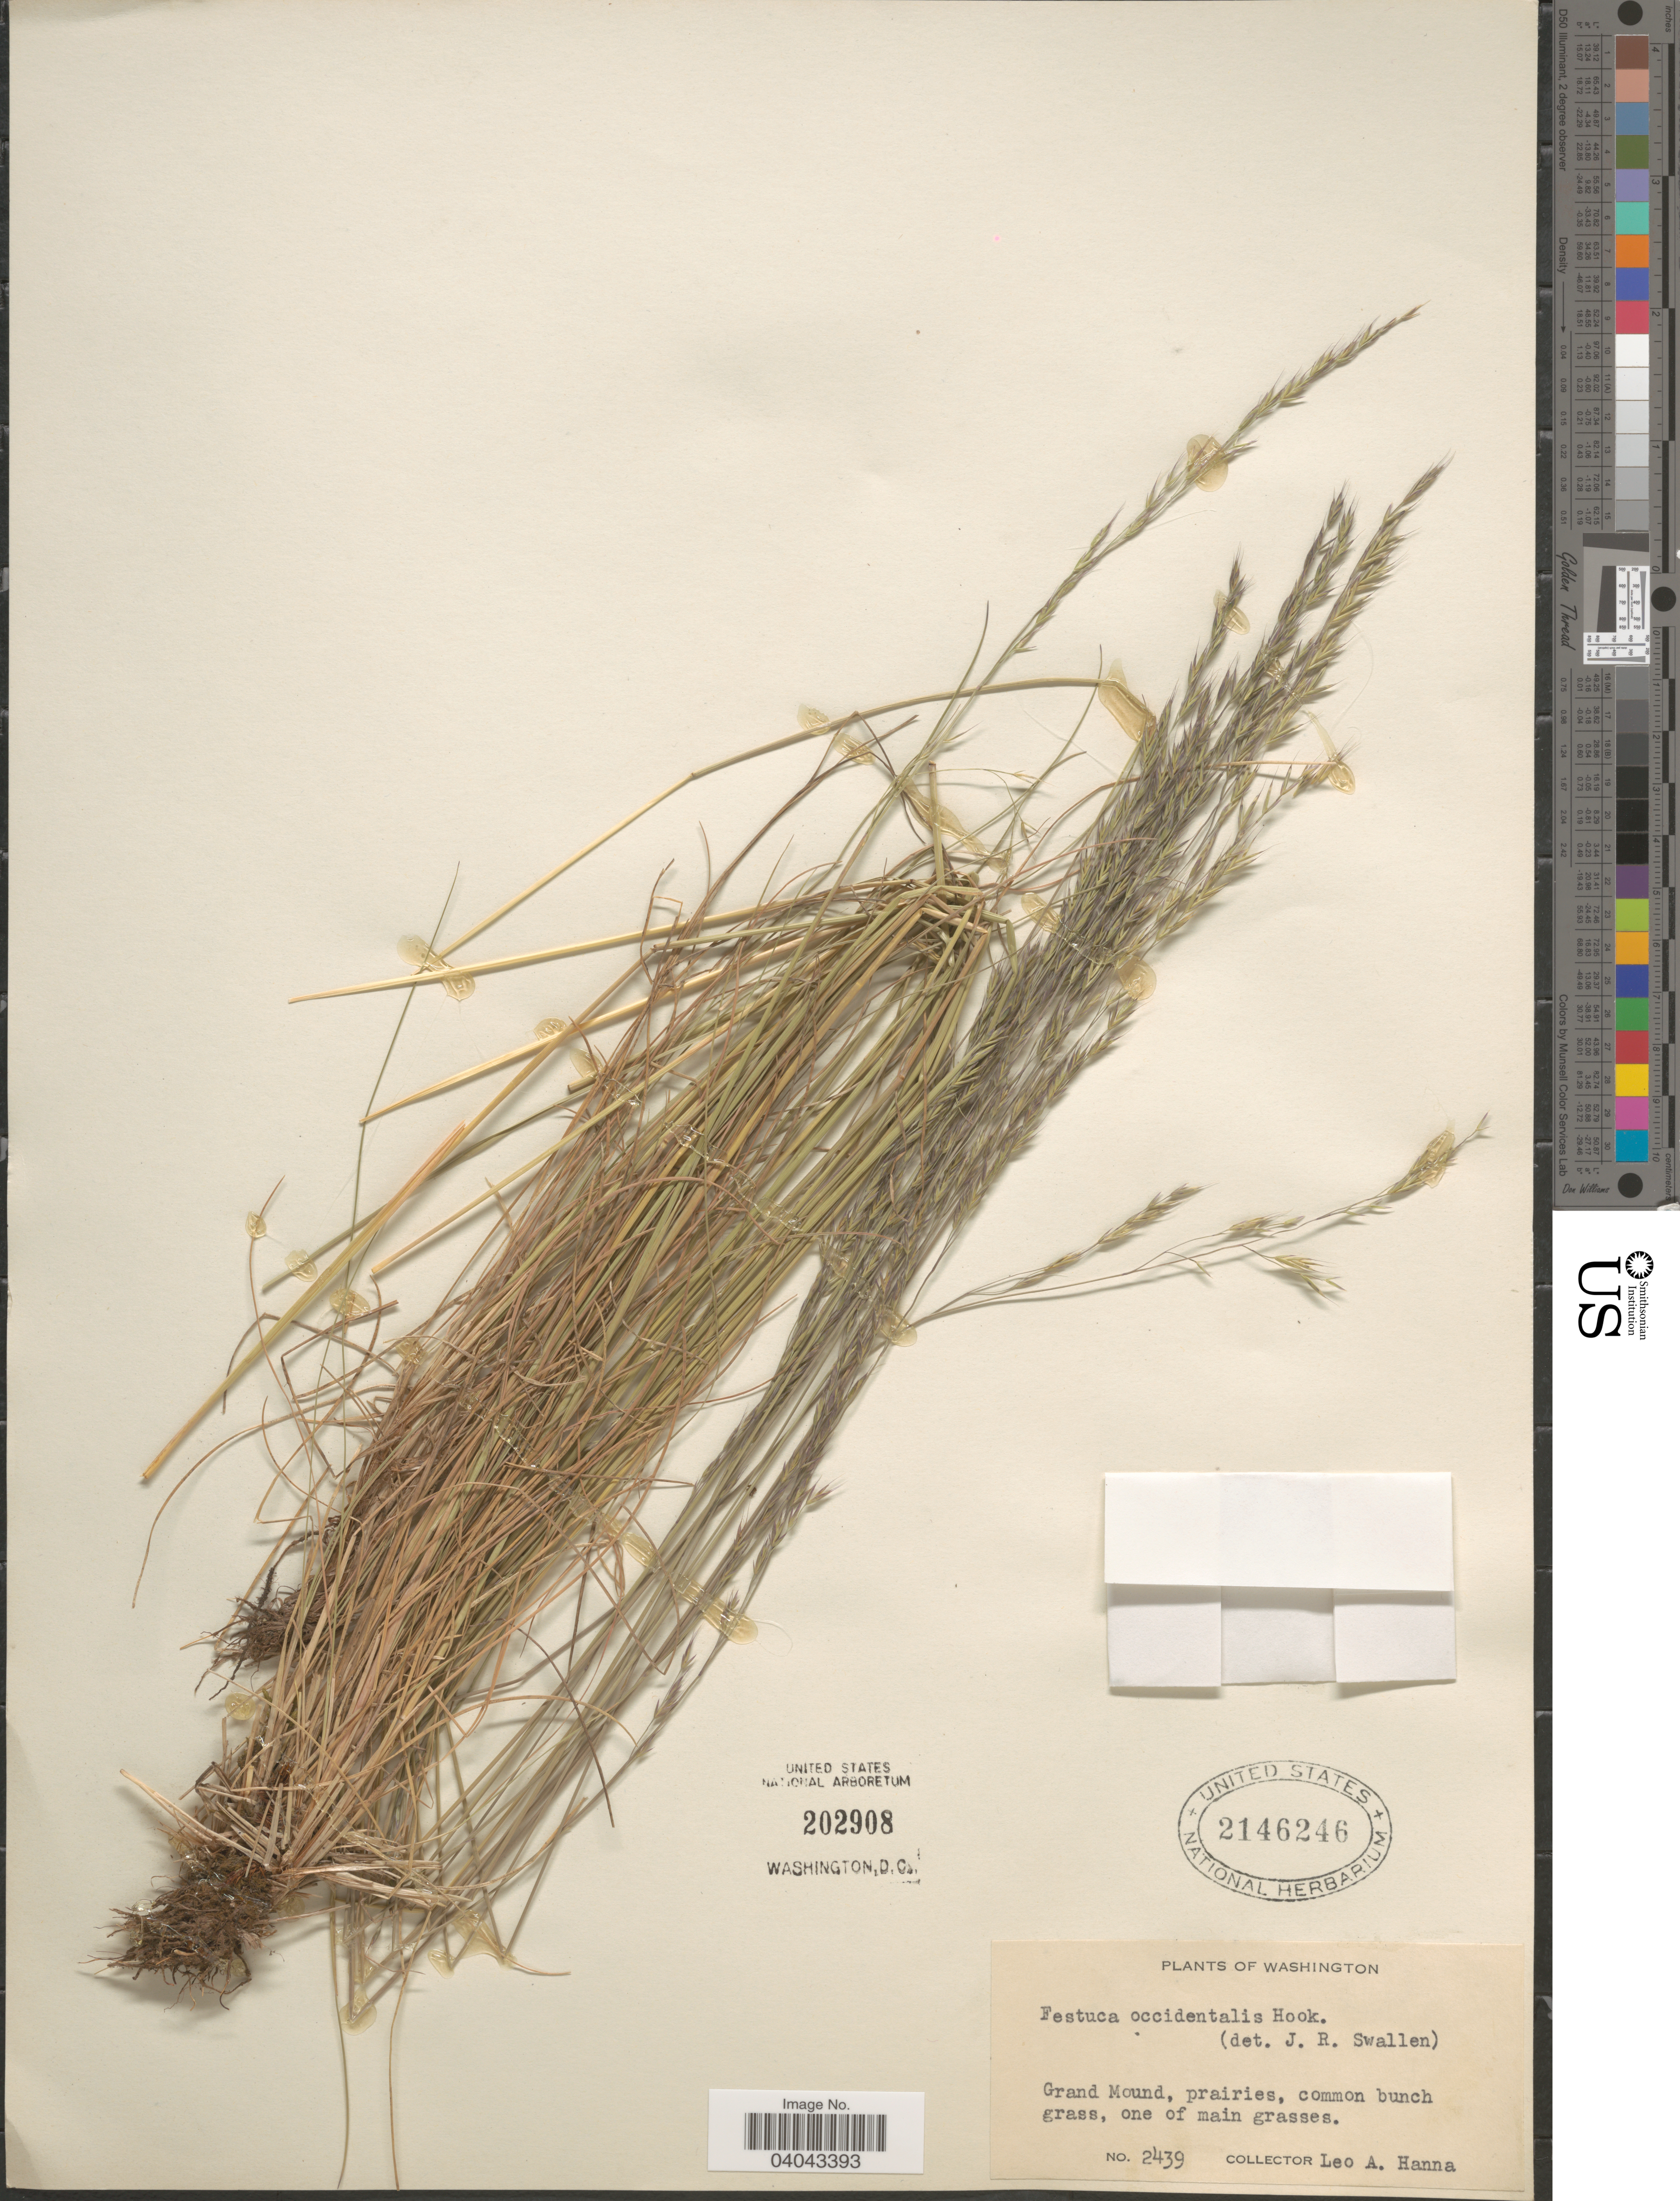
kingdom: Plantae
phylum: Tracheophyta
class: Liliopsida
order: Poales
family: Poaceae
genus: Festuca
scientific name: Festuca occidentalis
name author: Hook.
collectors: L. Hanna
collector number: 2439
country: United States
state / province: Washington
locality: Grand Mound, prairies, common bunch grass, one of main grasses.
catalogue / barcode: US 2146246